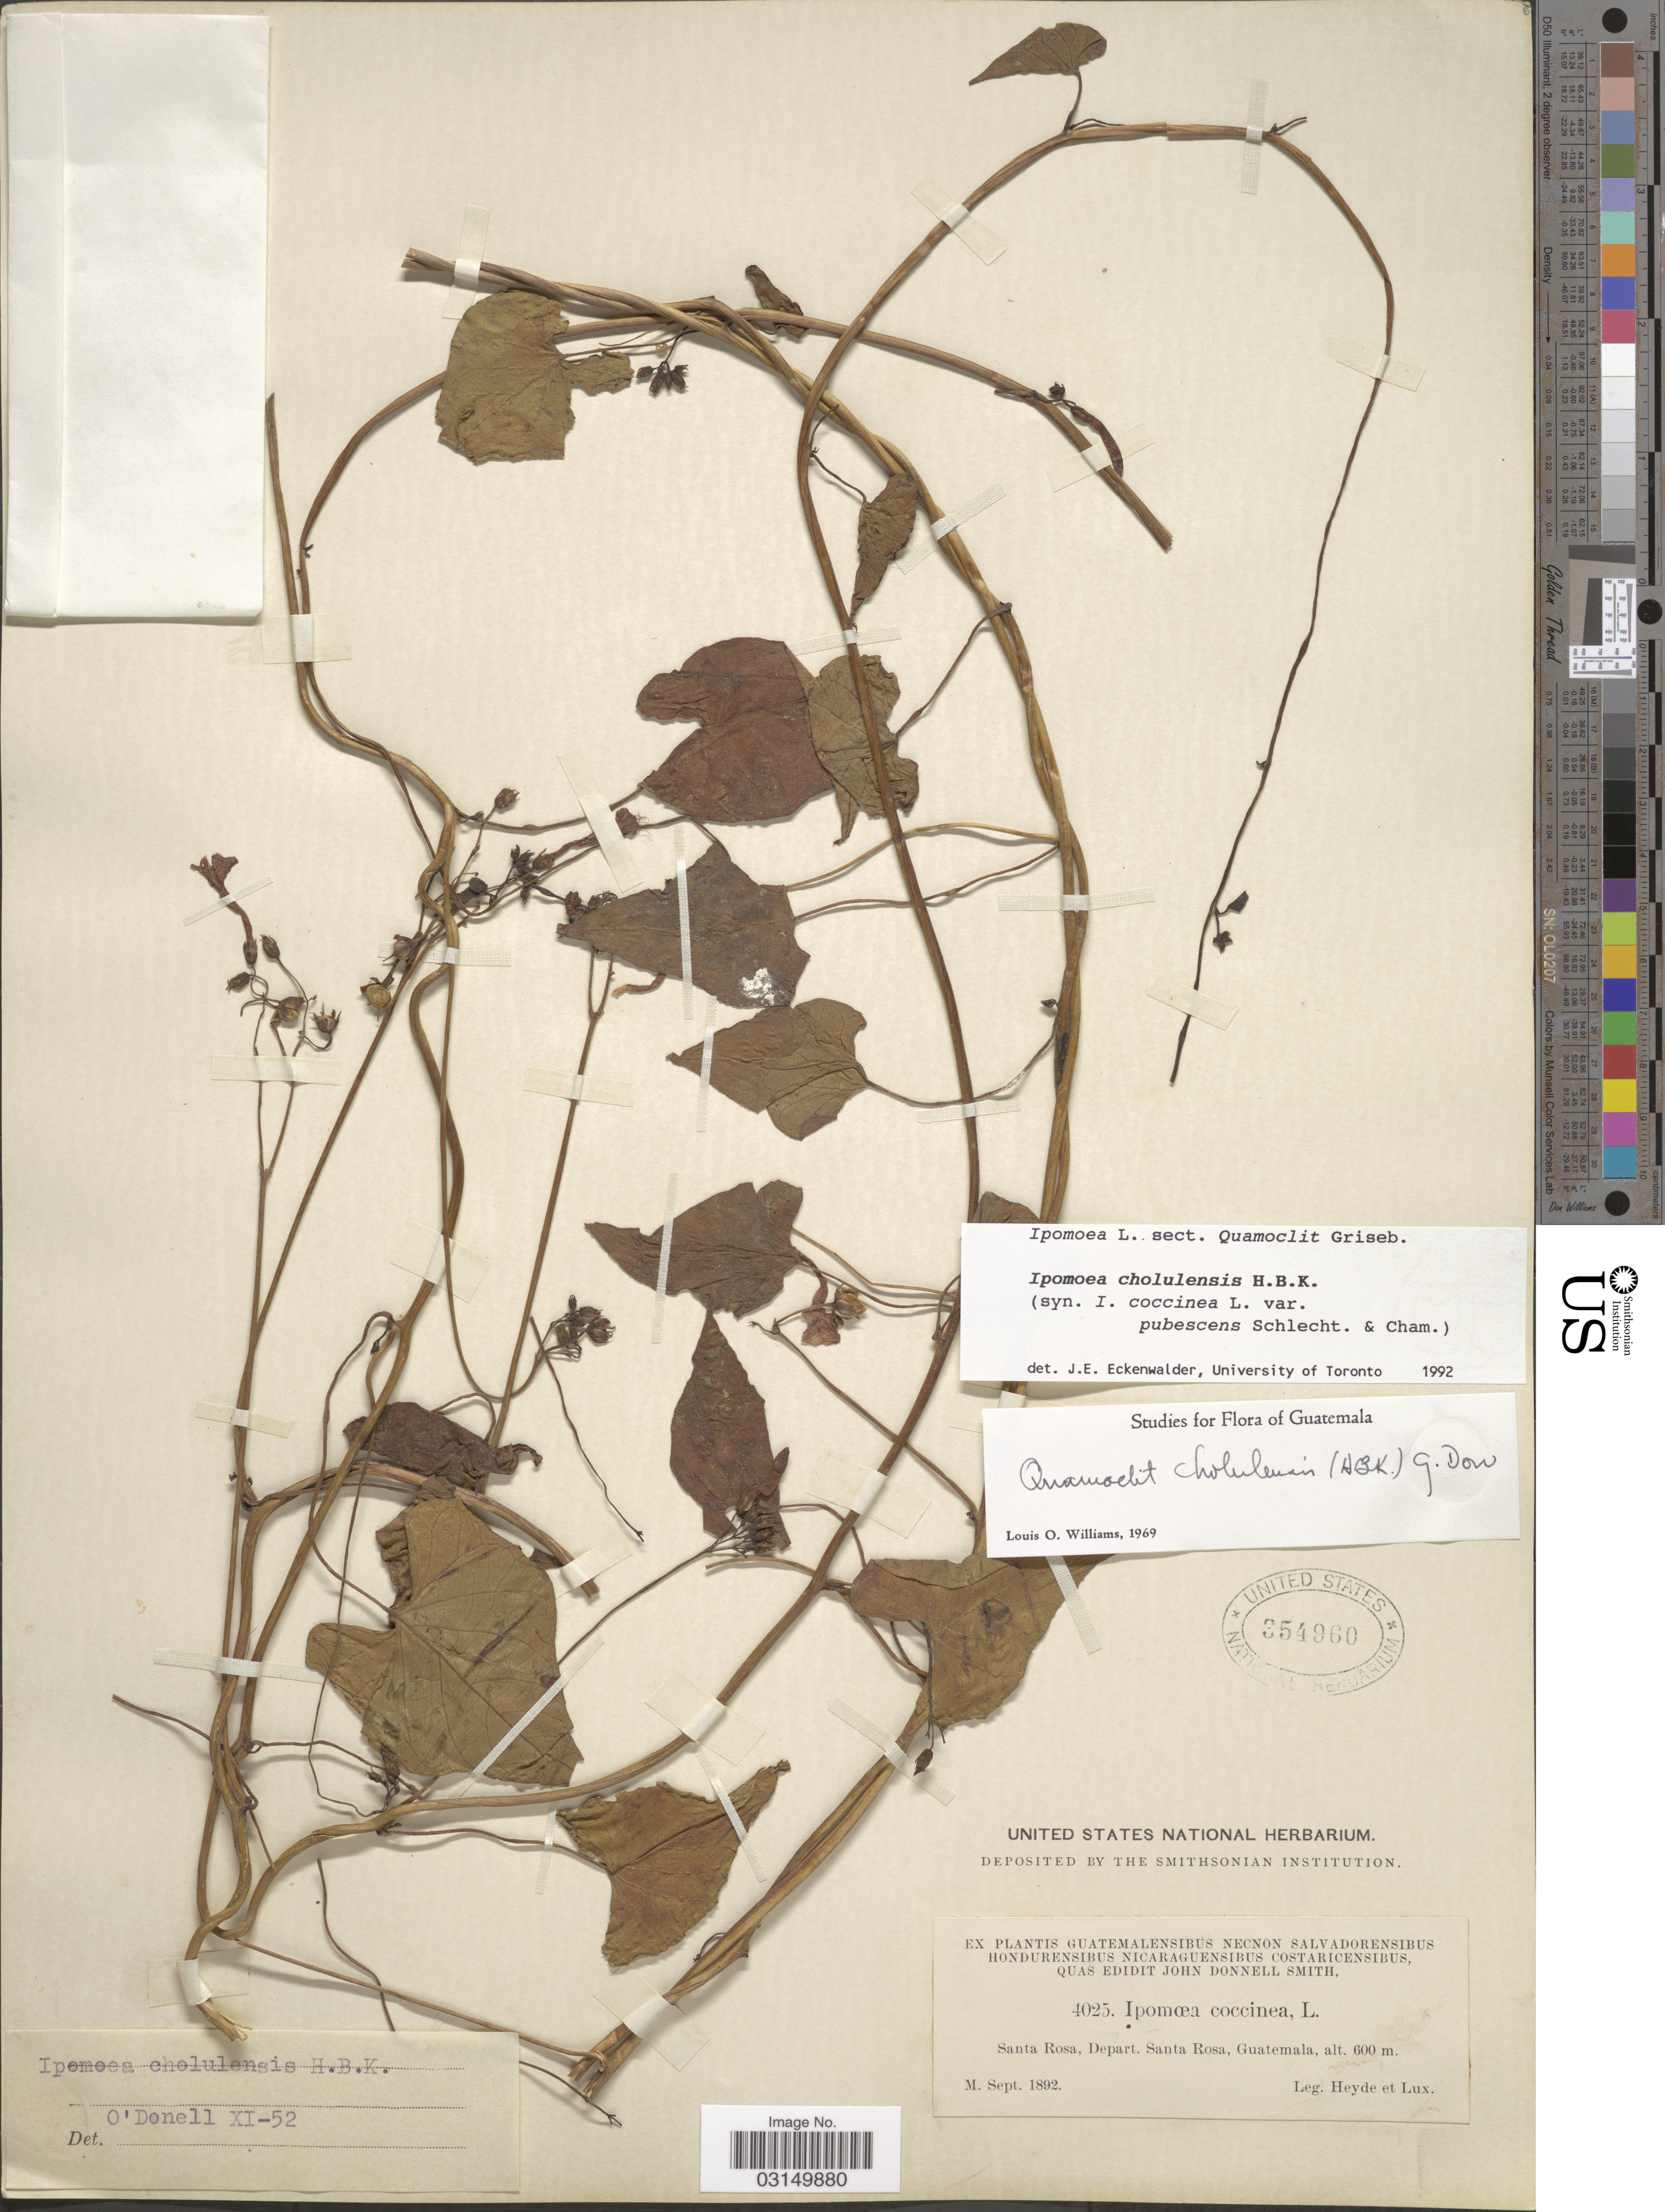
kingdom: Plantae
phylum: Tracheophyta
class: Magnoliopsida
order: Solanales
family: Convolvulaceae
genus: Ipomoea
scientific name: Ipomoea cholulensis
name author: Kunth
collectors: Heyde & Lux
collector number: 4025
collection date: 1892-09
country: Guatemala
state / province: Santa Rosa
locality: Santa Rosa, Depart. Santa Rosa, Guatemala.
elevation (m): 600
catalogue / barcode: US 354960